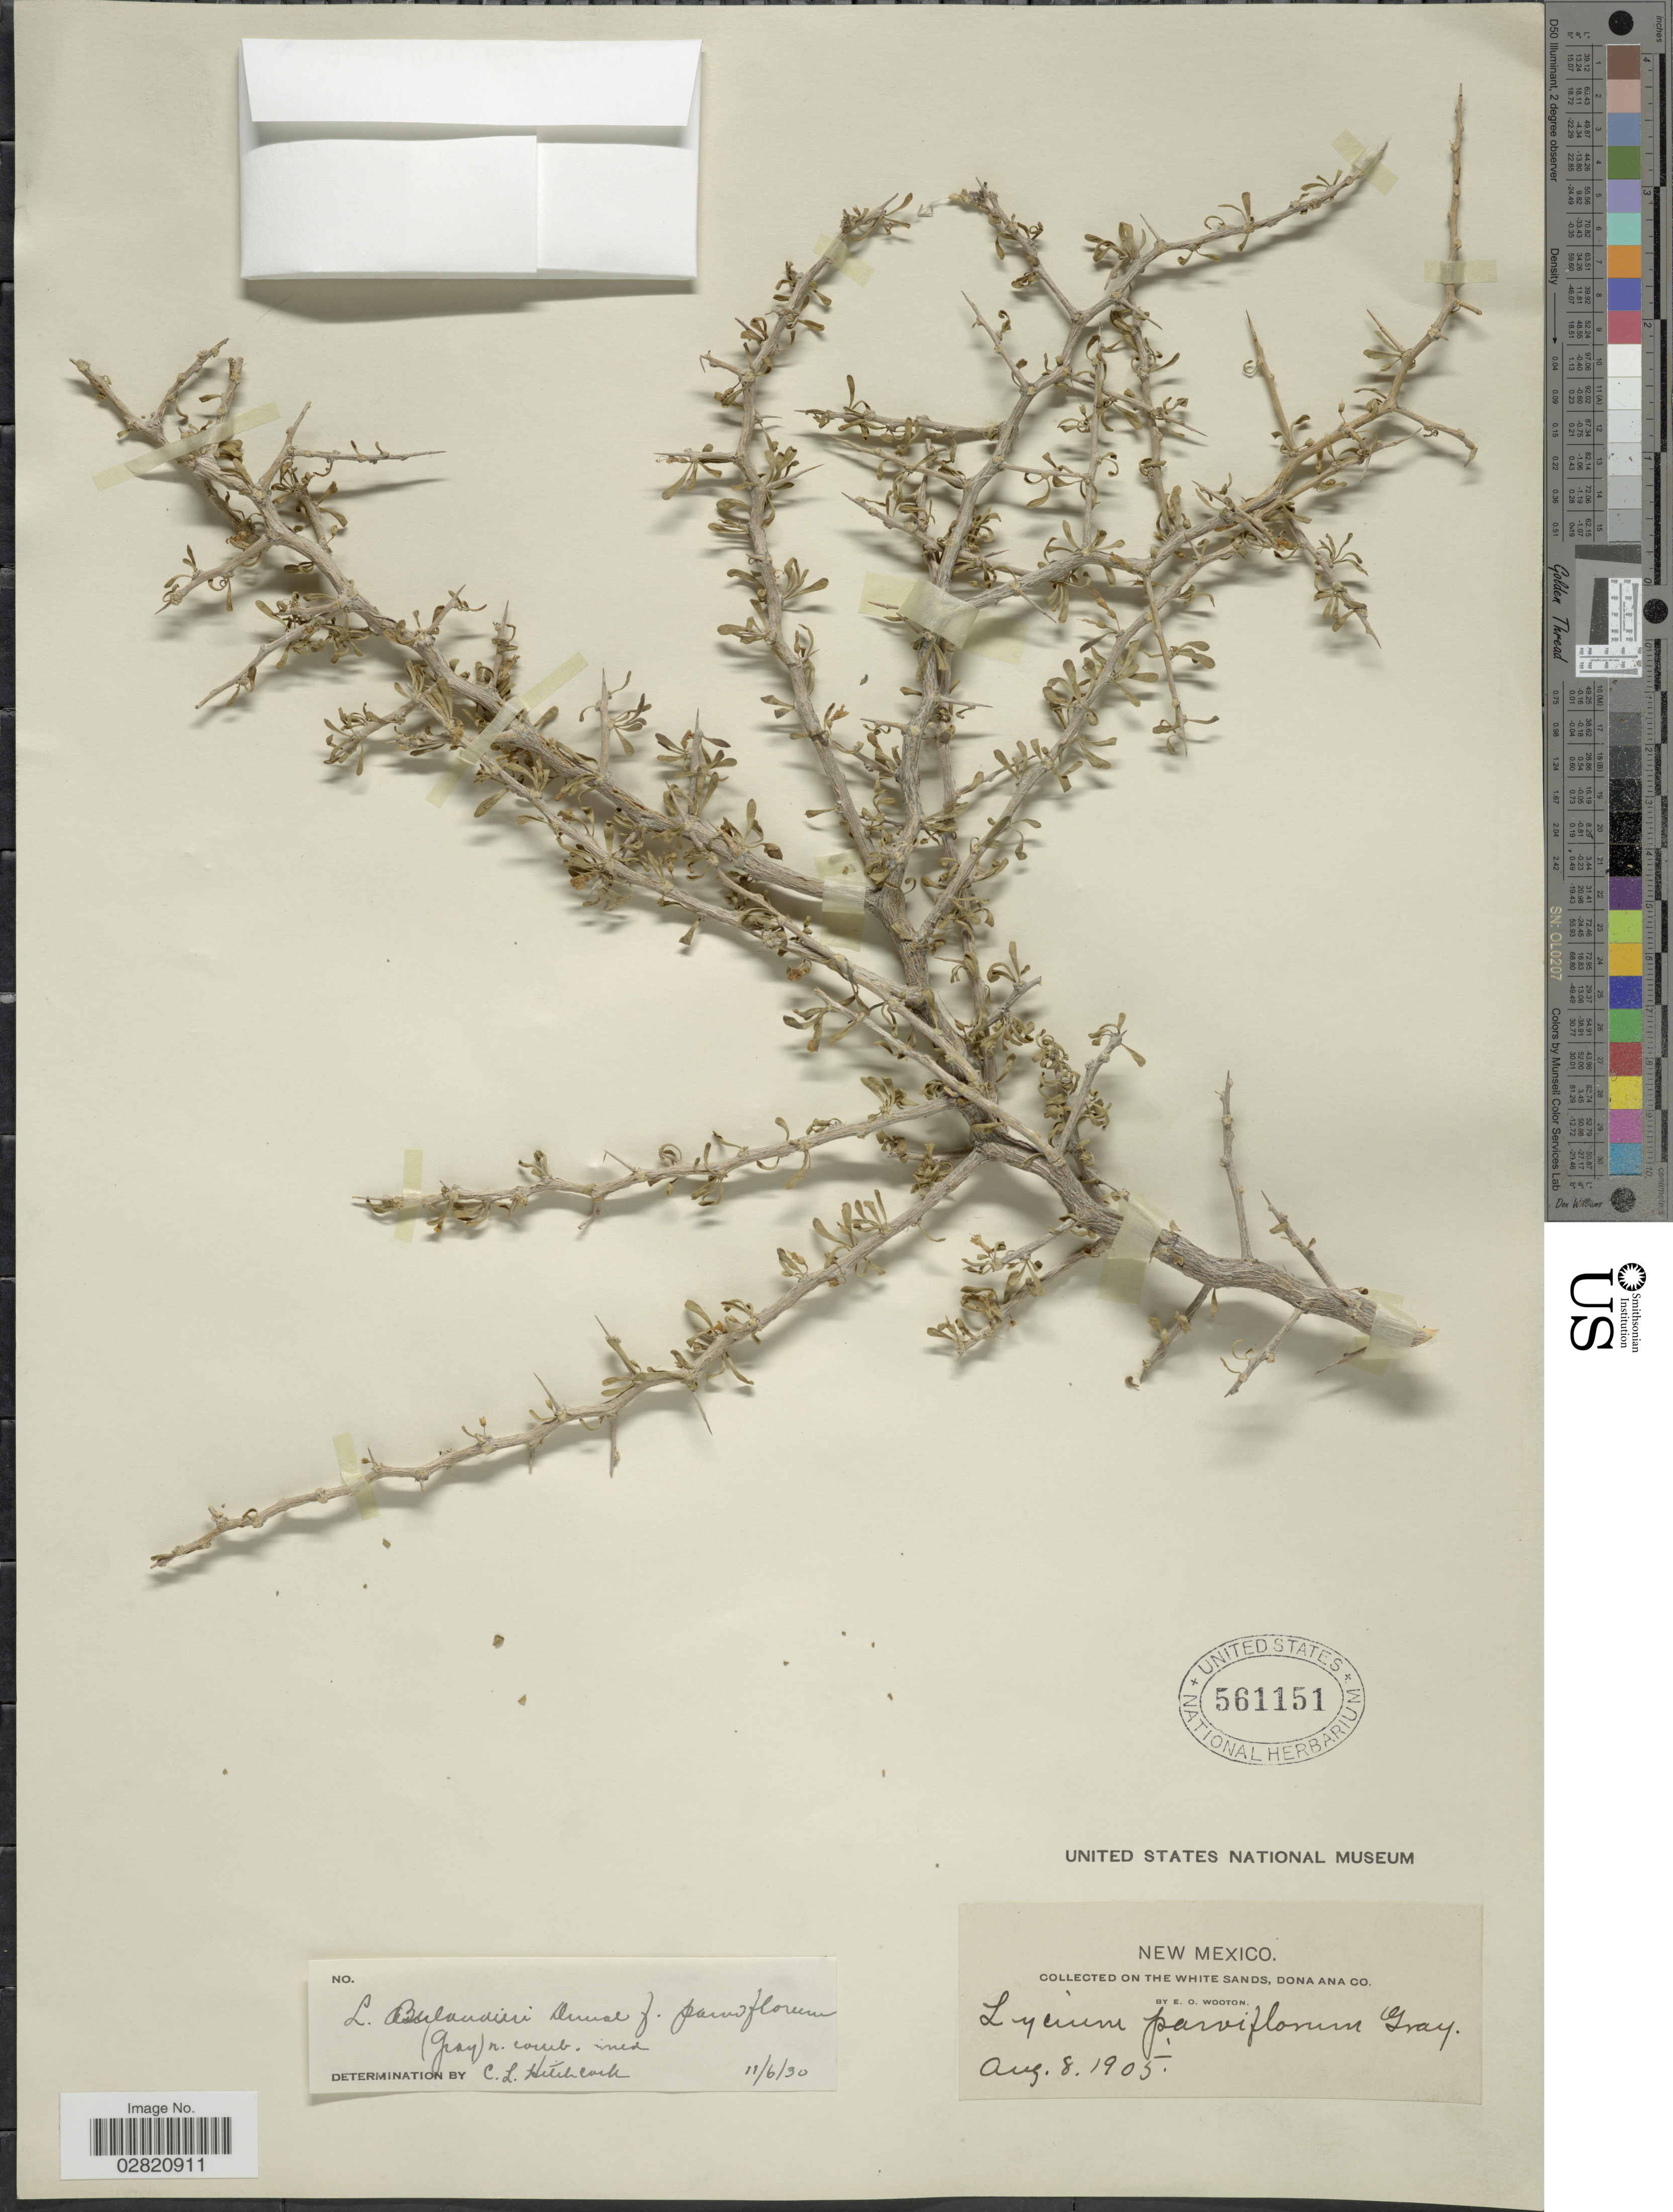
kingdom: Plantae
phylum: Tracheophyta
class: Magnoliopsida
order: Solanales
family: Solanaceae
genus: Lycium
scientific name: Lycium berlandieri f. parviflorum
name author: (A. Gray) C.L. Hitchc.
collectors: E. O. Wooton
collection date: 1905-08-08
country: United States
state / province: New Mexico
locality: In the White Sands, Dona Ana Co.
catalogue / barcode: US 561151